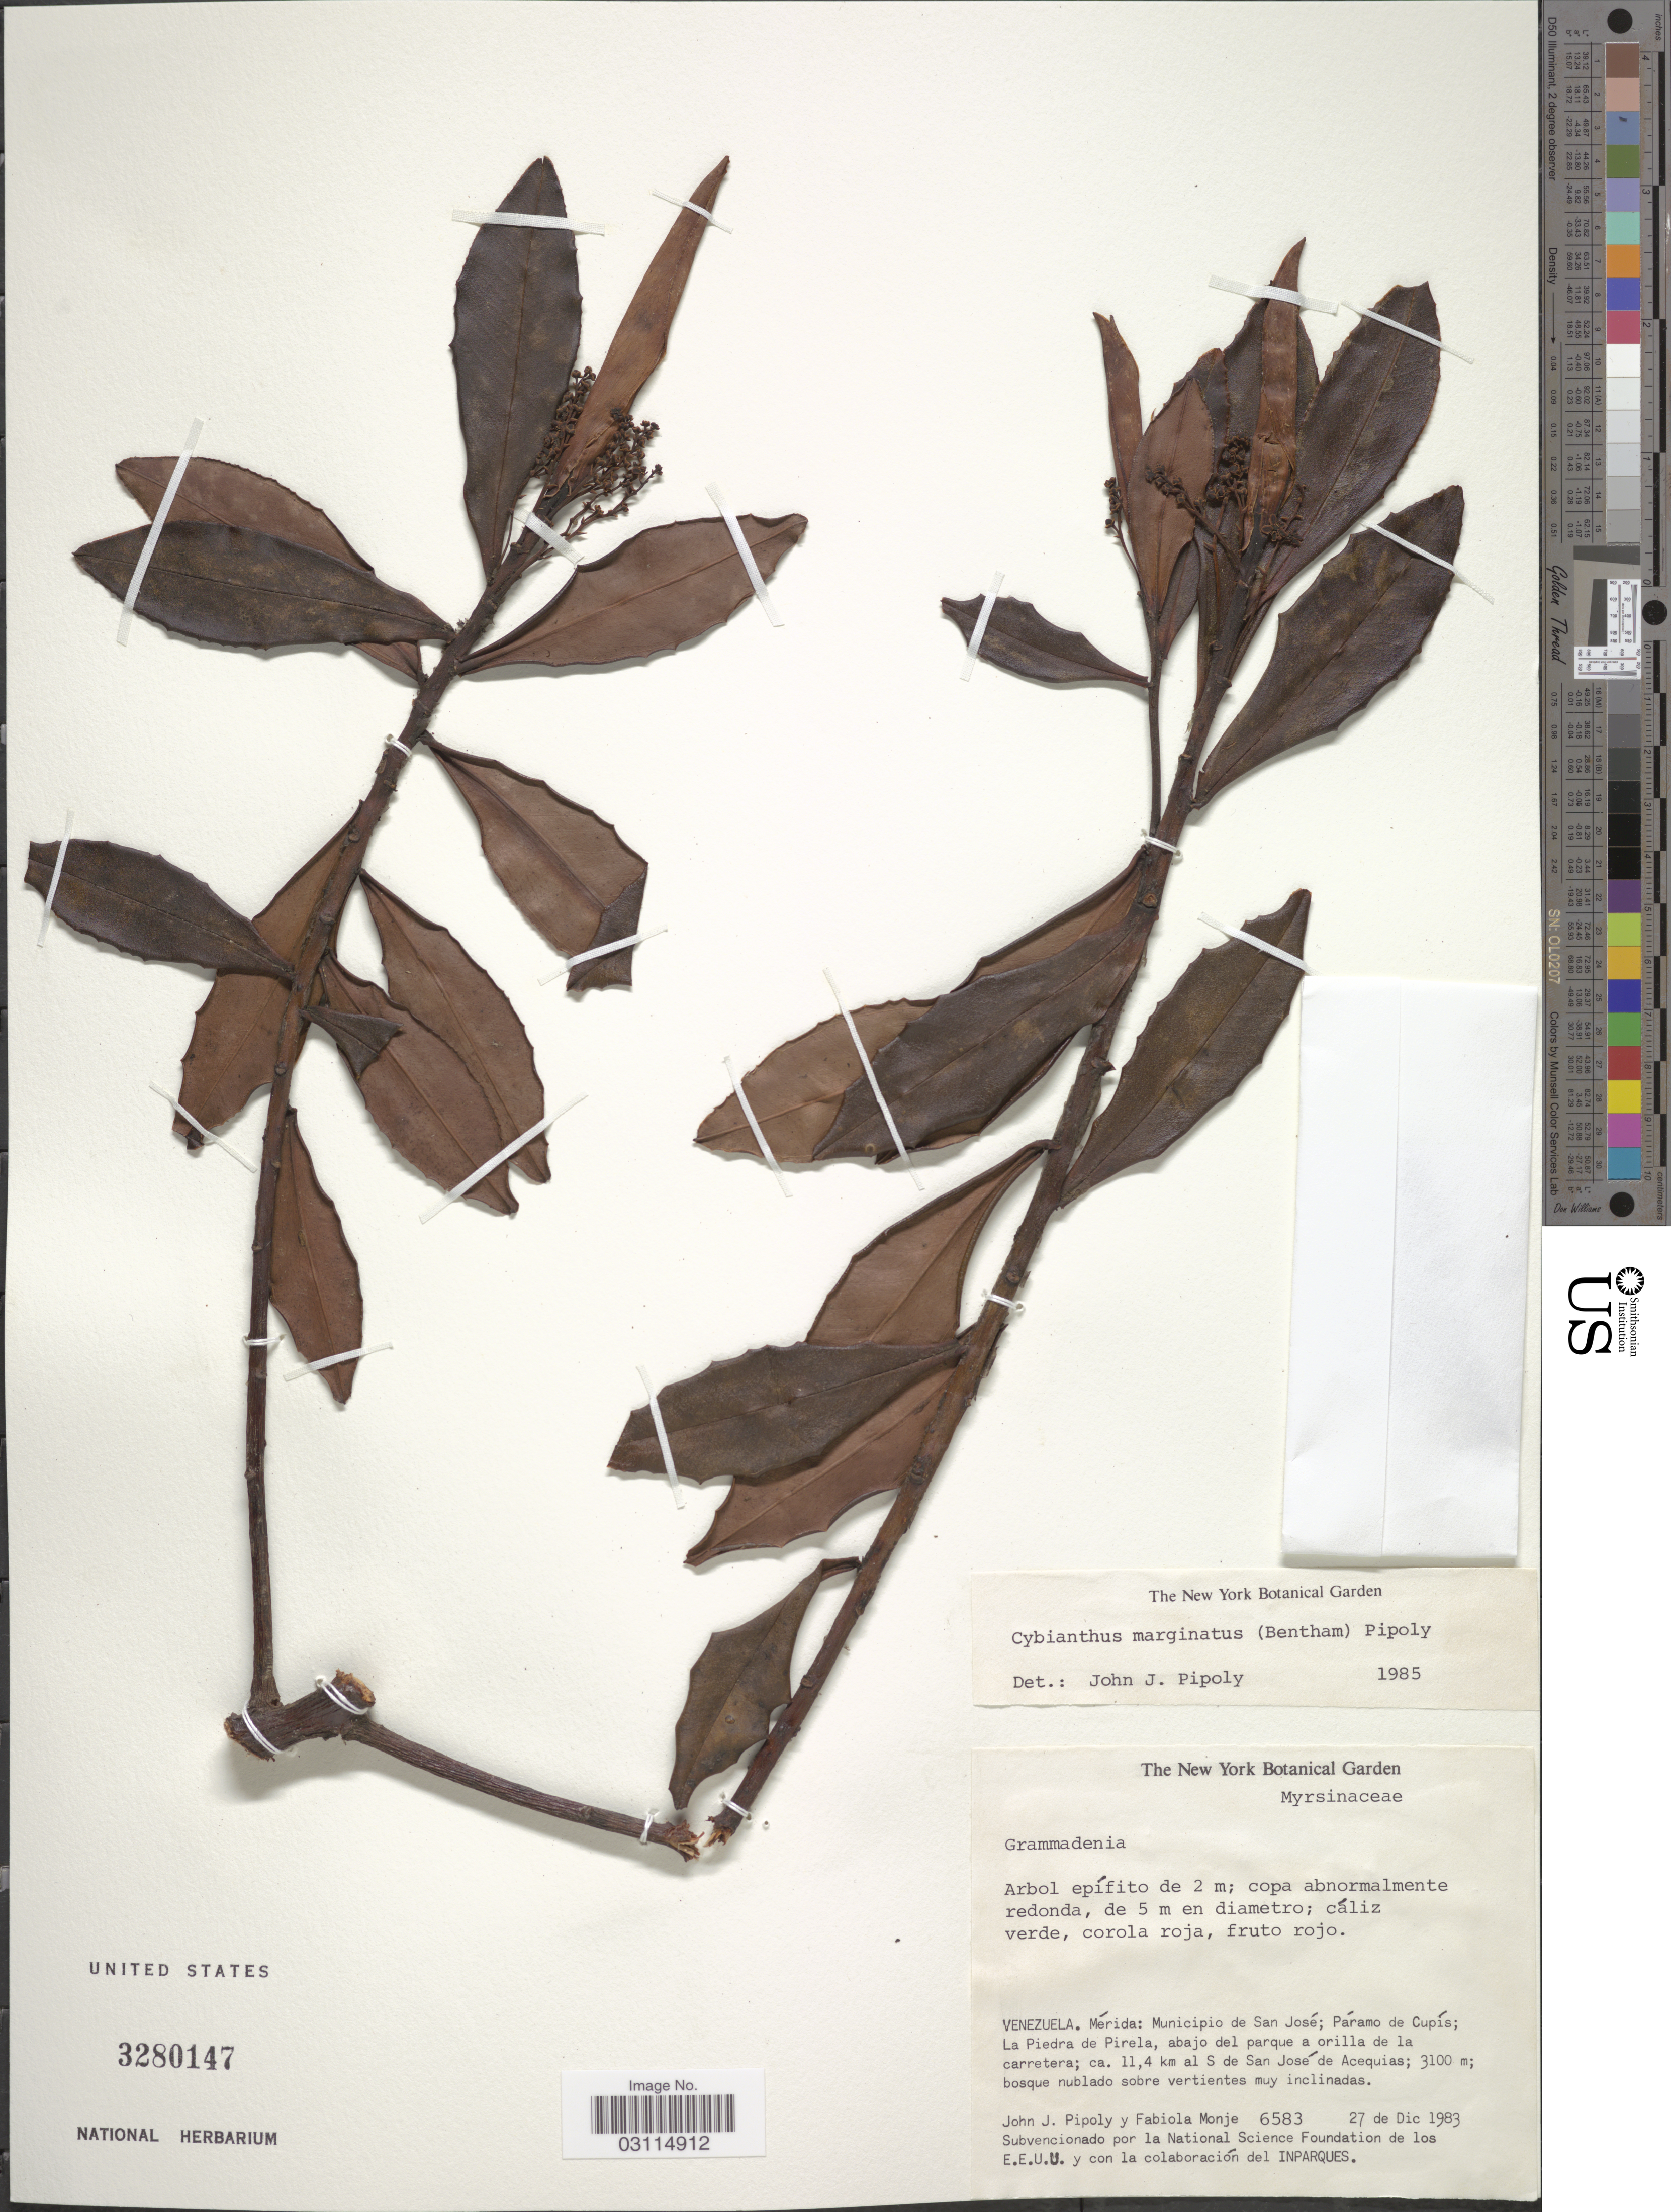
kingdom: Plantae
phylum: Tracheophyta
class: Magnoliopsida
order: Ericales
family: Primulaceae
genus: Cybianthus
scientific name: Cybianthus marginatus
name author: (Benth.) Pipoly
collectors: J. J. Pipoly & F. Monje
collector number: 6583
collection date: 1983-12-27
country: Venezuela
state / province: Mérida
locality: Municipio de San José; Páramo de Cupís; La Piedra de Pirela, abajo del parque a orilla de la carretera; ca. 11.4 km al S de San José de Acequias.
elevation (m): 3100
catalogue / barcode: US 3280147